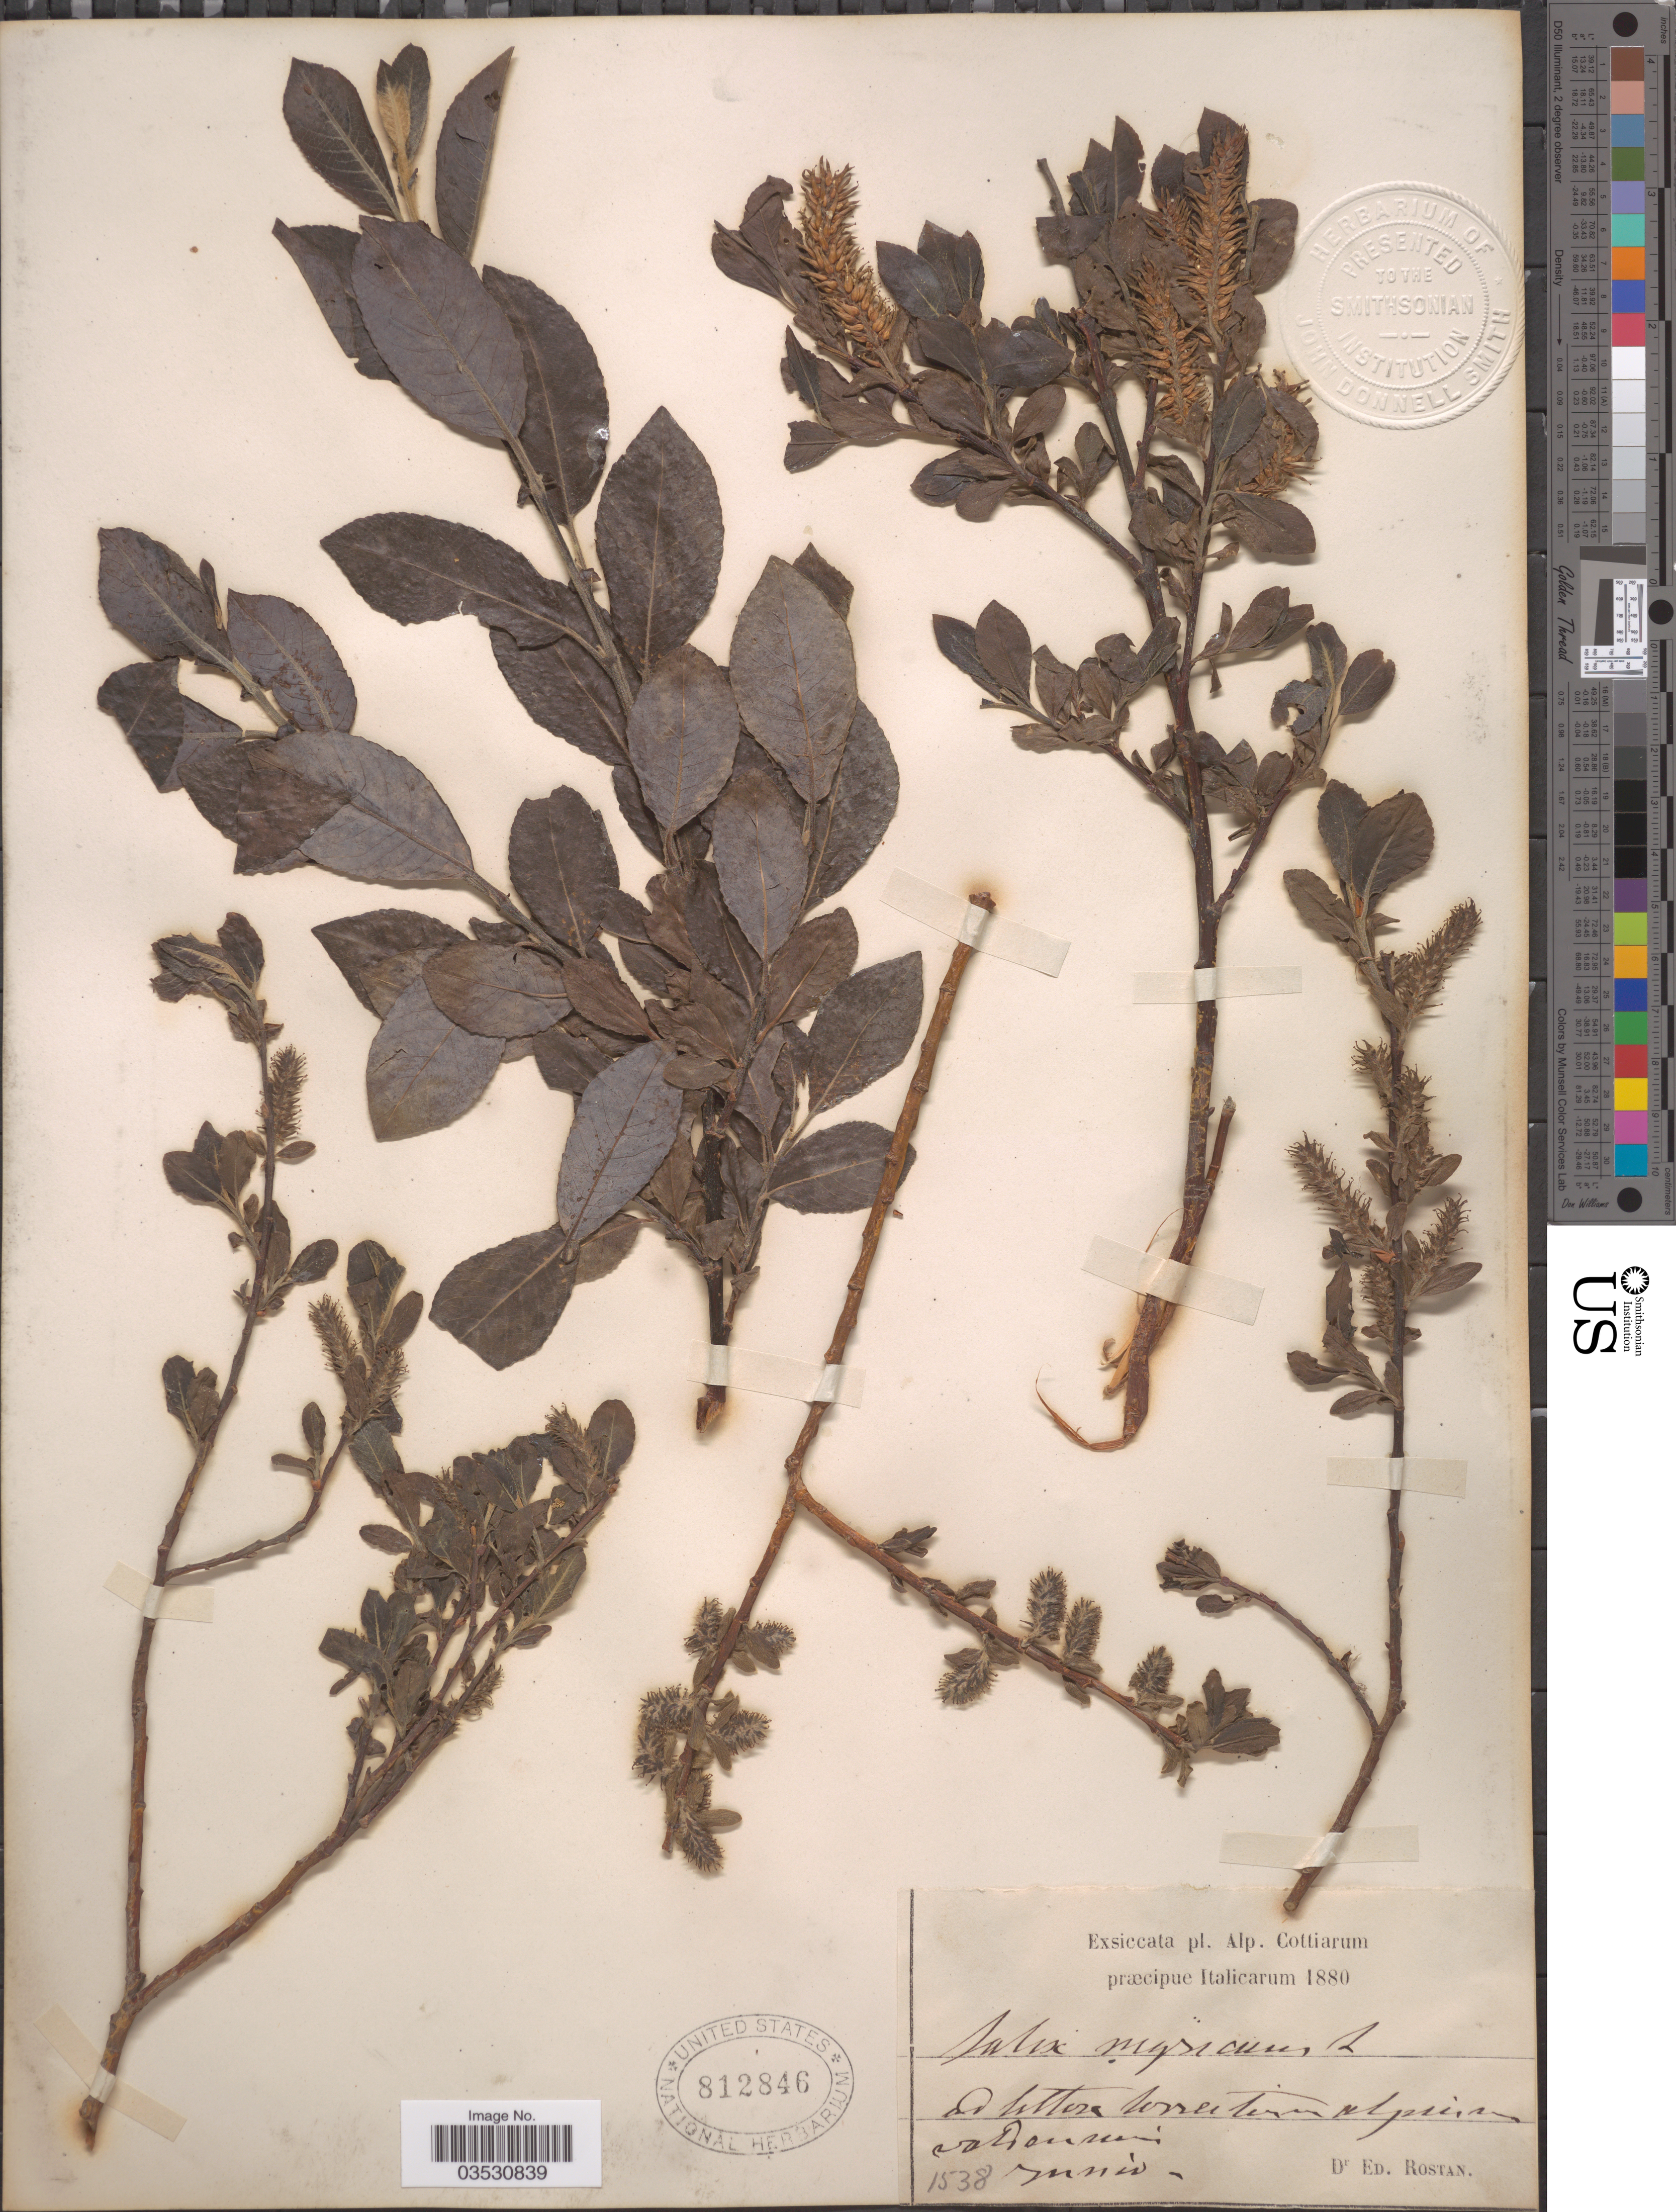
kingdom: Plantae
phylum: Tracheophyta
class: Magnoliopsida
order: Malpighiales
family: Salicaceae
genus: Salix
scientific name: Salix nigricans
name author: Sm.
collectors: E. Rostan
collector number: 1538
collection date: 1880-06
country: Italy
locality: Alp. Cottiarum præcipue Italicarum.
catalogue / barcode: US 812846